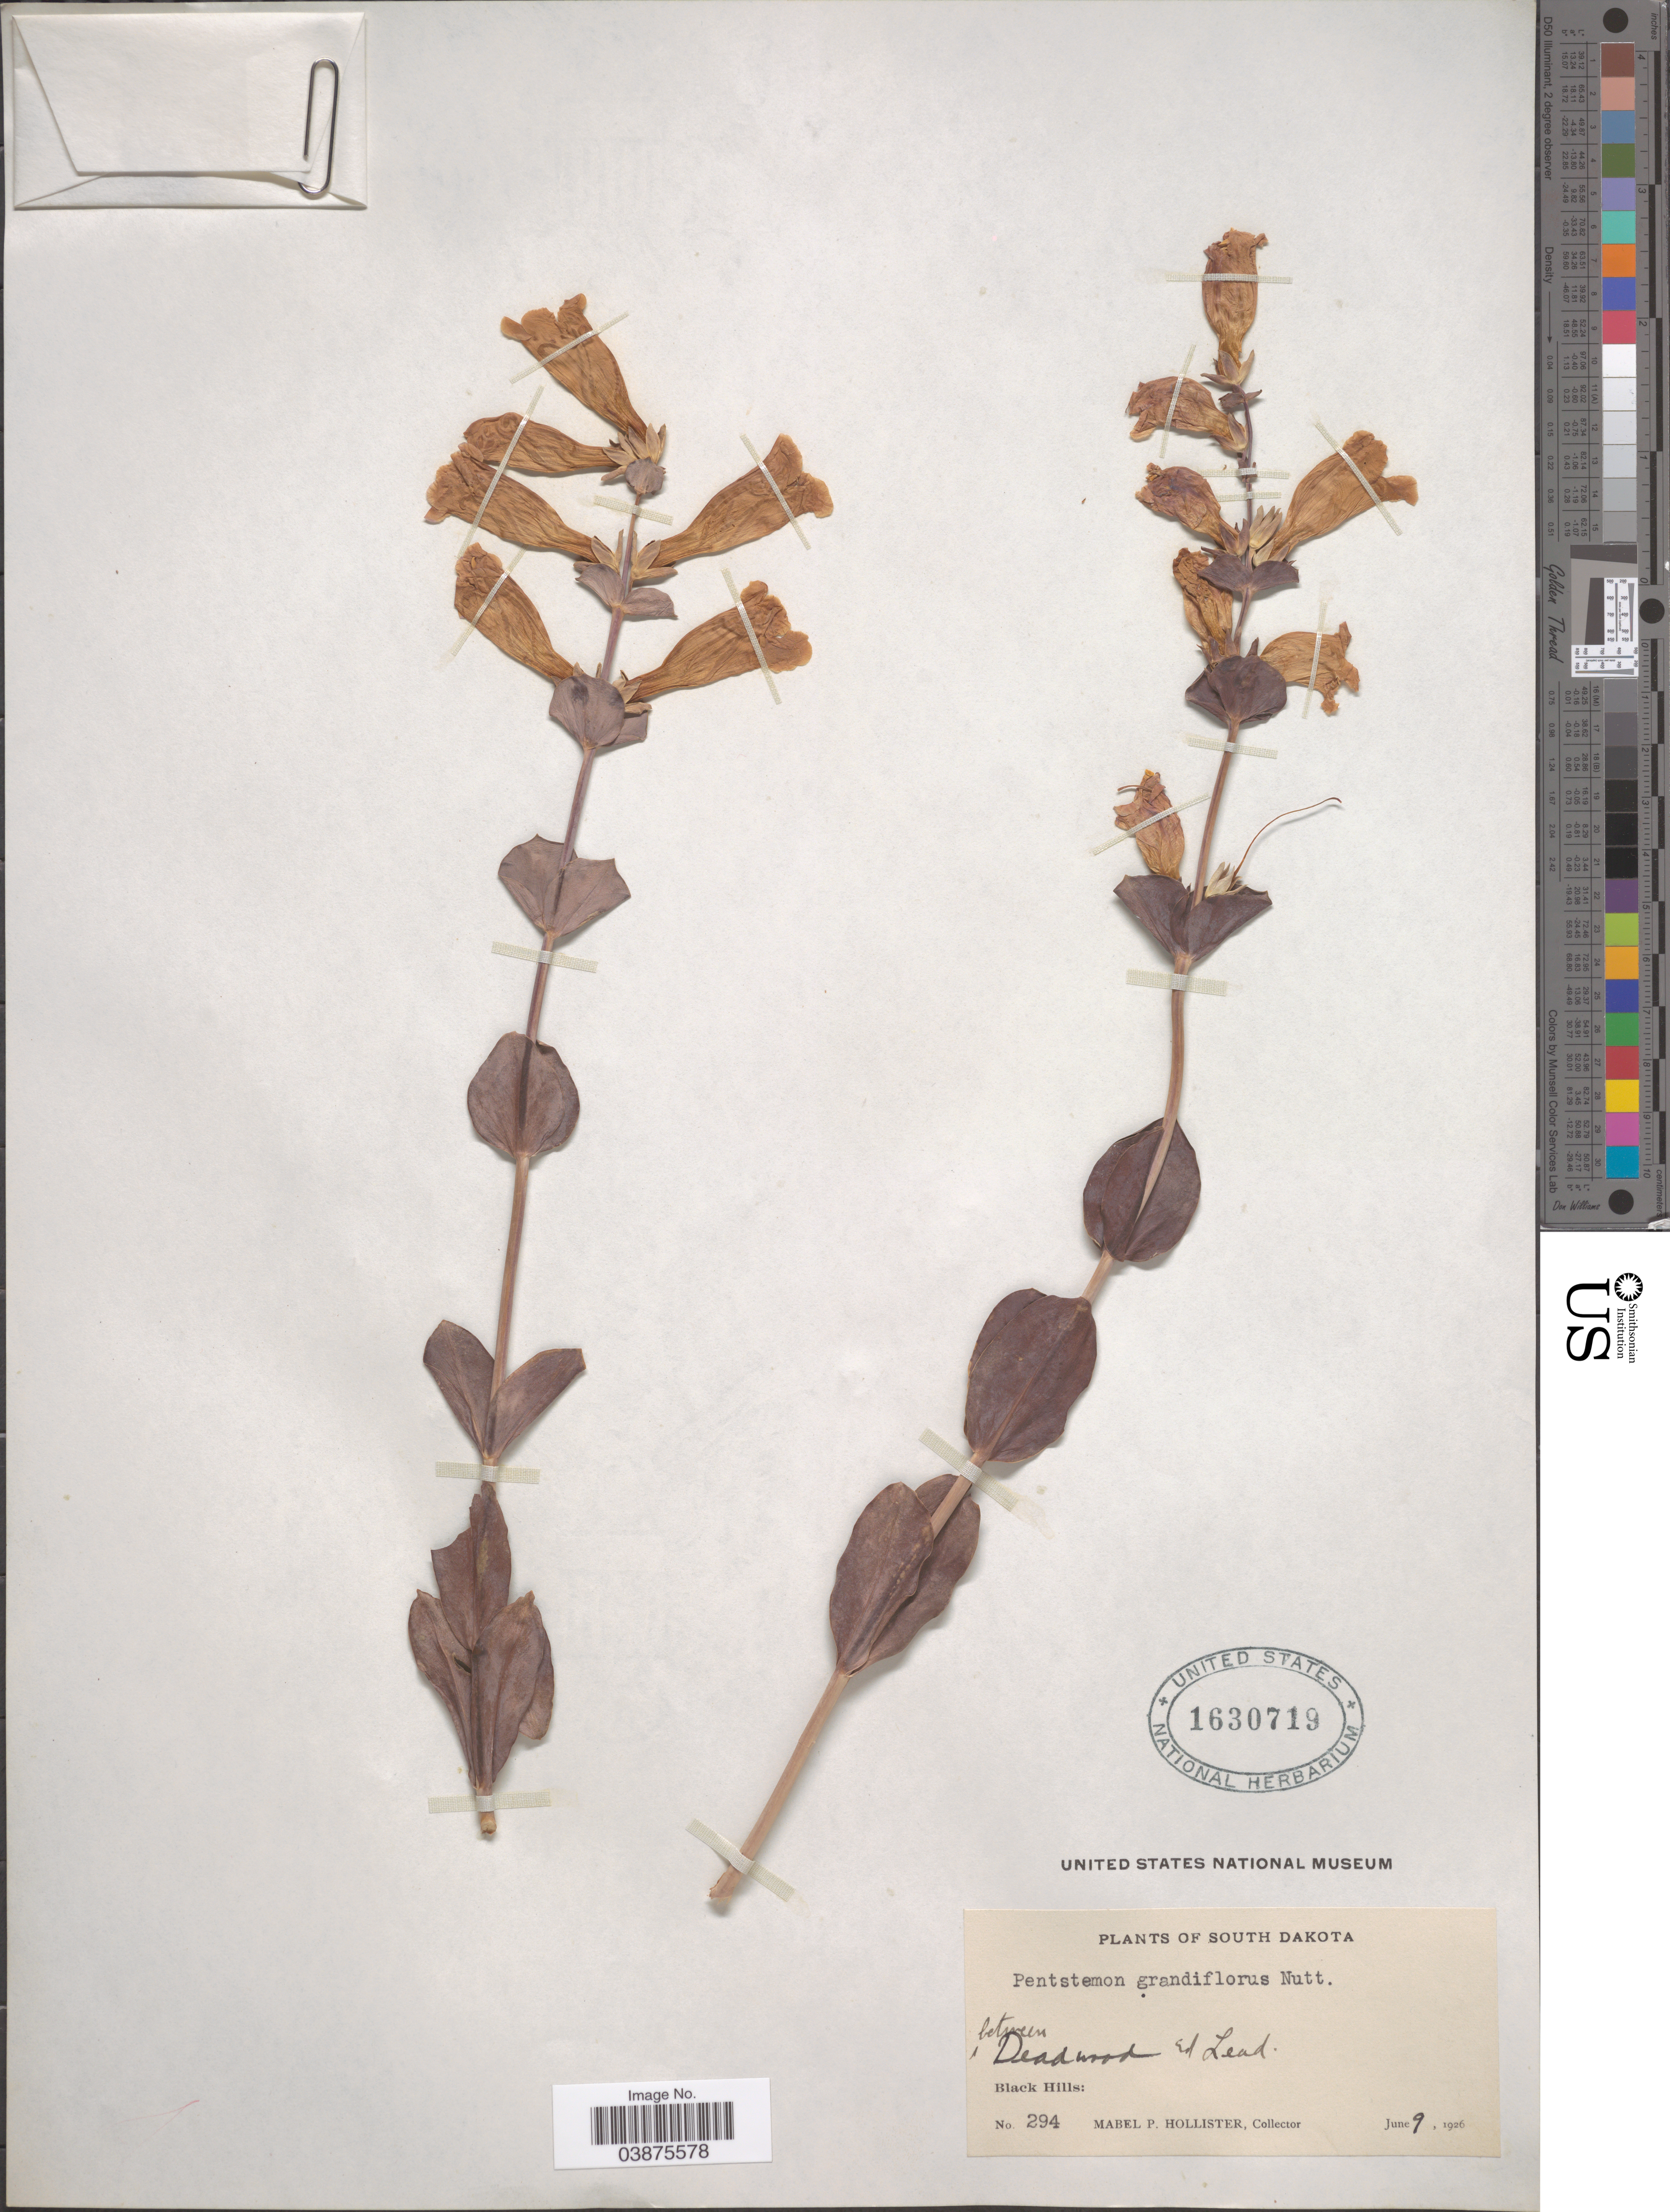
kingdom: Plantae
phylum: Tracheophyta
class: Magnoliopsida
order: Lamiales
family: Plantaginaceae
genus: Penstemon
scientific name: Penstemon grandiflorus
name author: Nutt.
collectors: M. Hollister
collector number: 294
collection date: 1926-06-09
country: United States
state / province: South Dakota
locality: Between Deadwood E of Lead. Black Hills.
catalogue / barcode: US 1630719